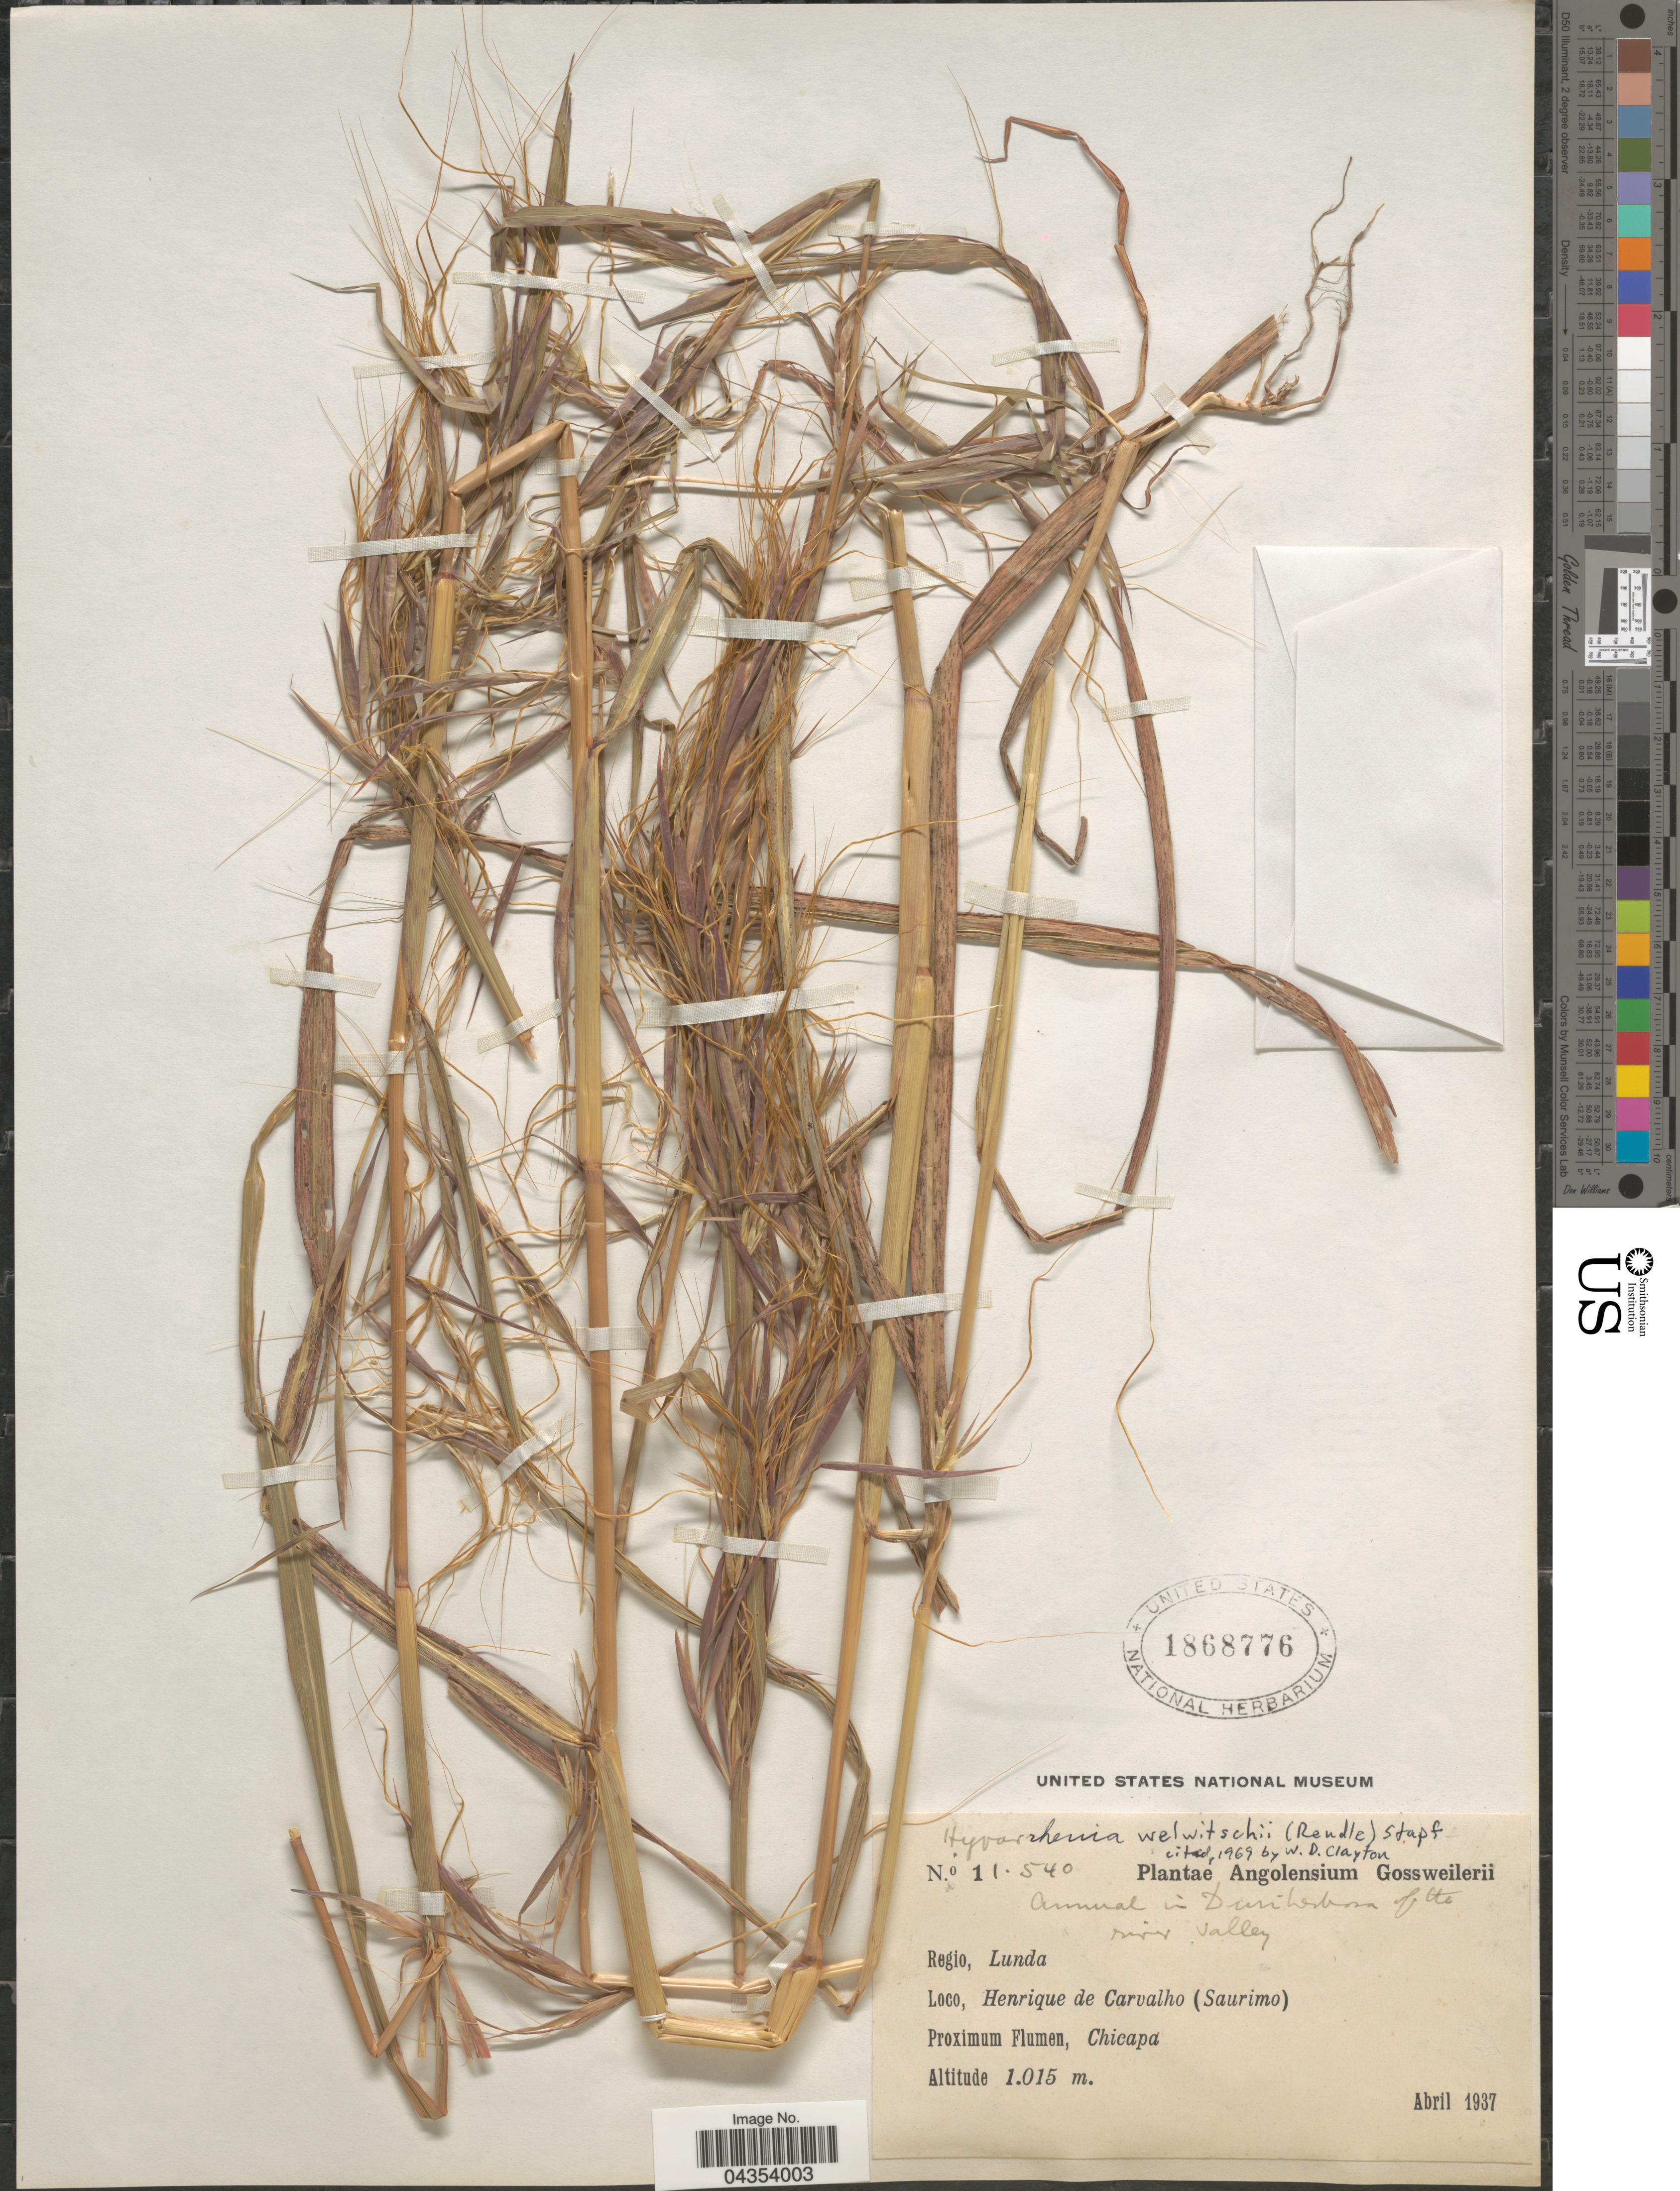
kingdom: Plantae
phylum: Tracheophyta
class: Liliopsida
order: Poales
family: Poaceae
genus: Hyparrhenia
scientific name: Hyparrhenia welwitschii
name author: (Rendle) Stapf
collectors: -. Gossweiler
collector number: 11.540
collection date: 1937-04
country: Angola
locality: Angolensium. Regio, Lunda. Henrique de Carvalho (Saurimo). Proximum Flumen, Chicapa.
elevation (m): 1015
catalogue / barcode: US 1868776